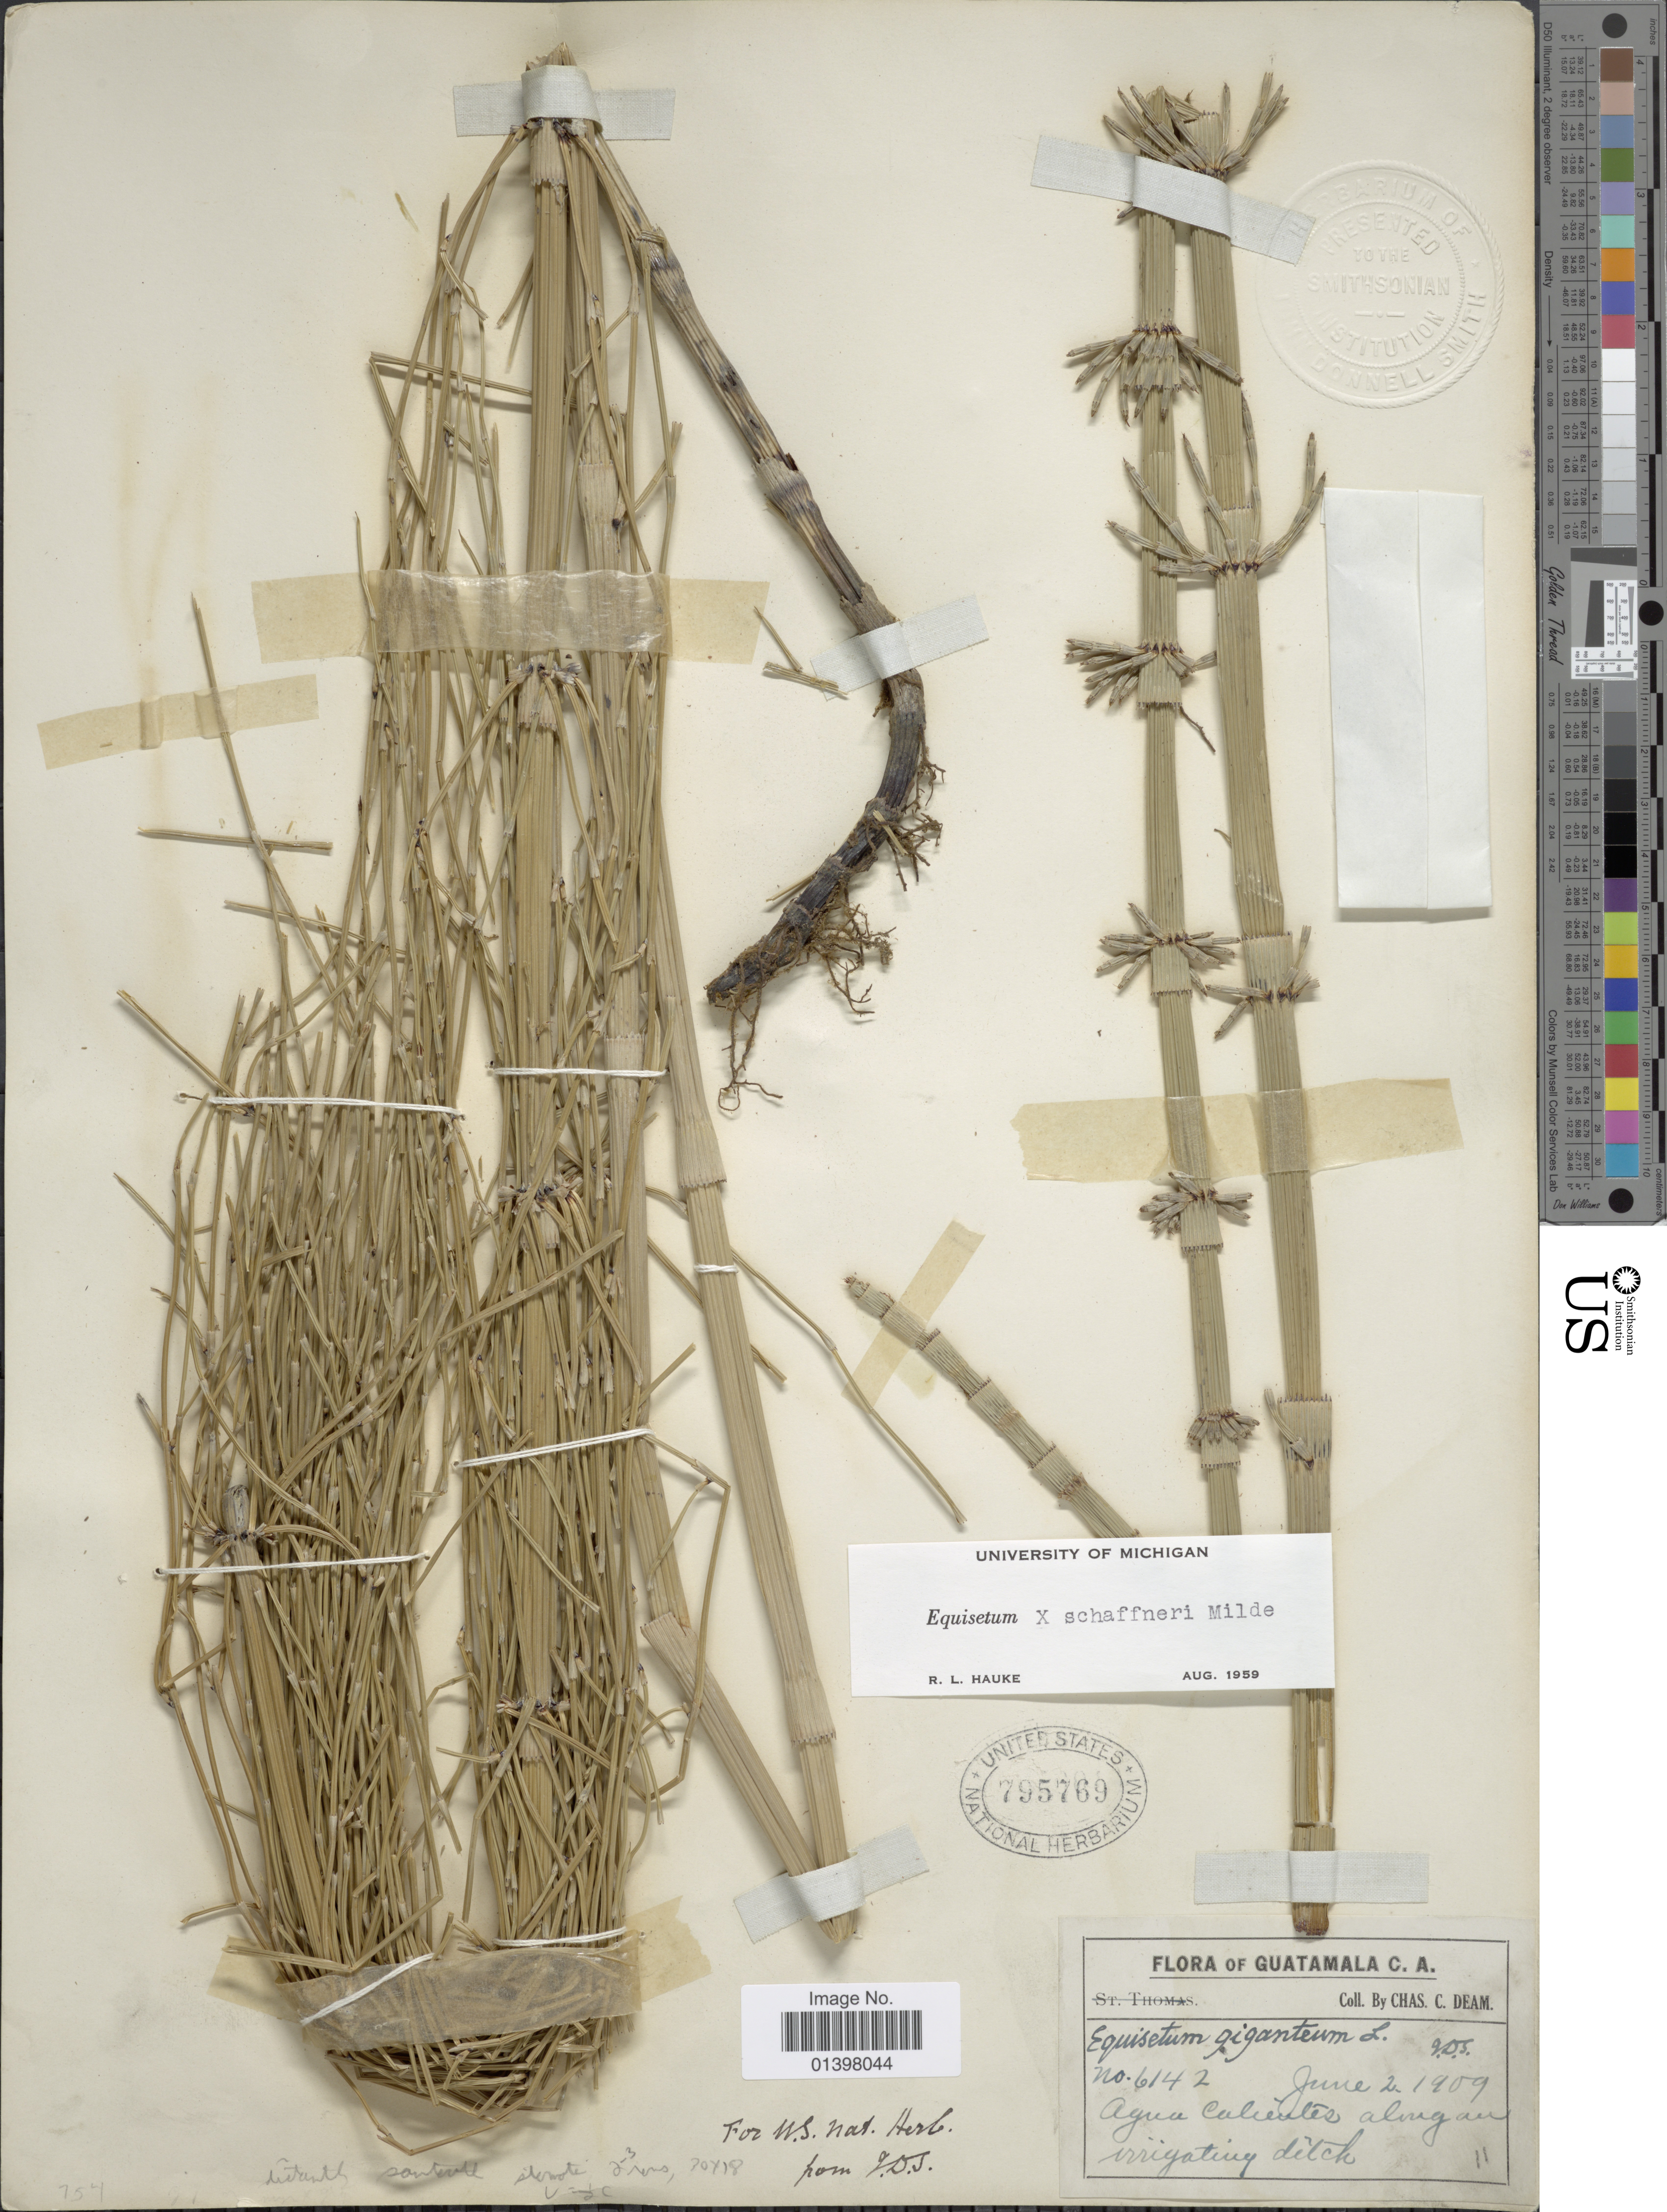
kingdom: Plantae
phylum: Tracheophyta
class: Polypodiopsida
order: Equisetales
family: Equisetaceae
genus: Equisetum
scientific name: Equisetum x schaffneri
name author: J. Milde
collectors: C. C. Deam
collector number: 6142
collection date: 1909-06-02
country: Guatemala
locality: Agua Caliente along an irrigating ditch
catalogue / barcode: US 795769